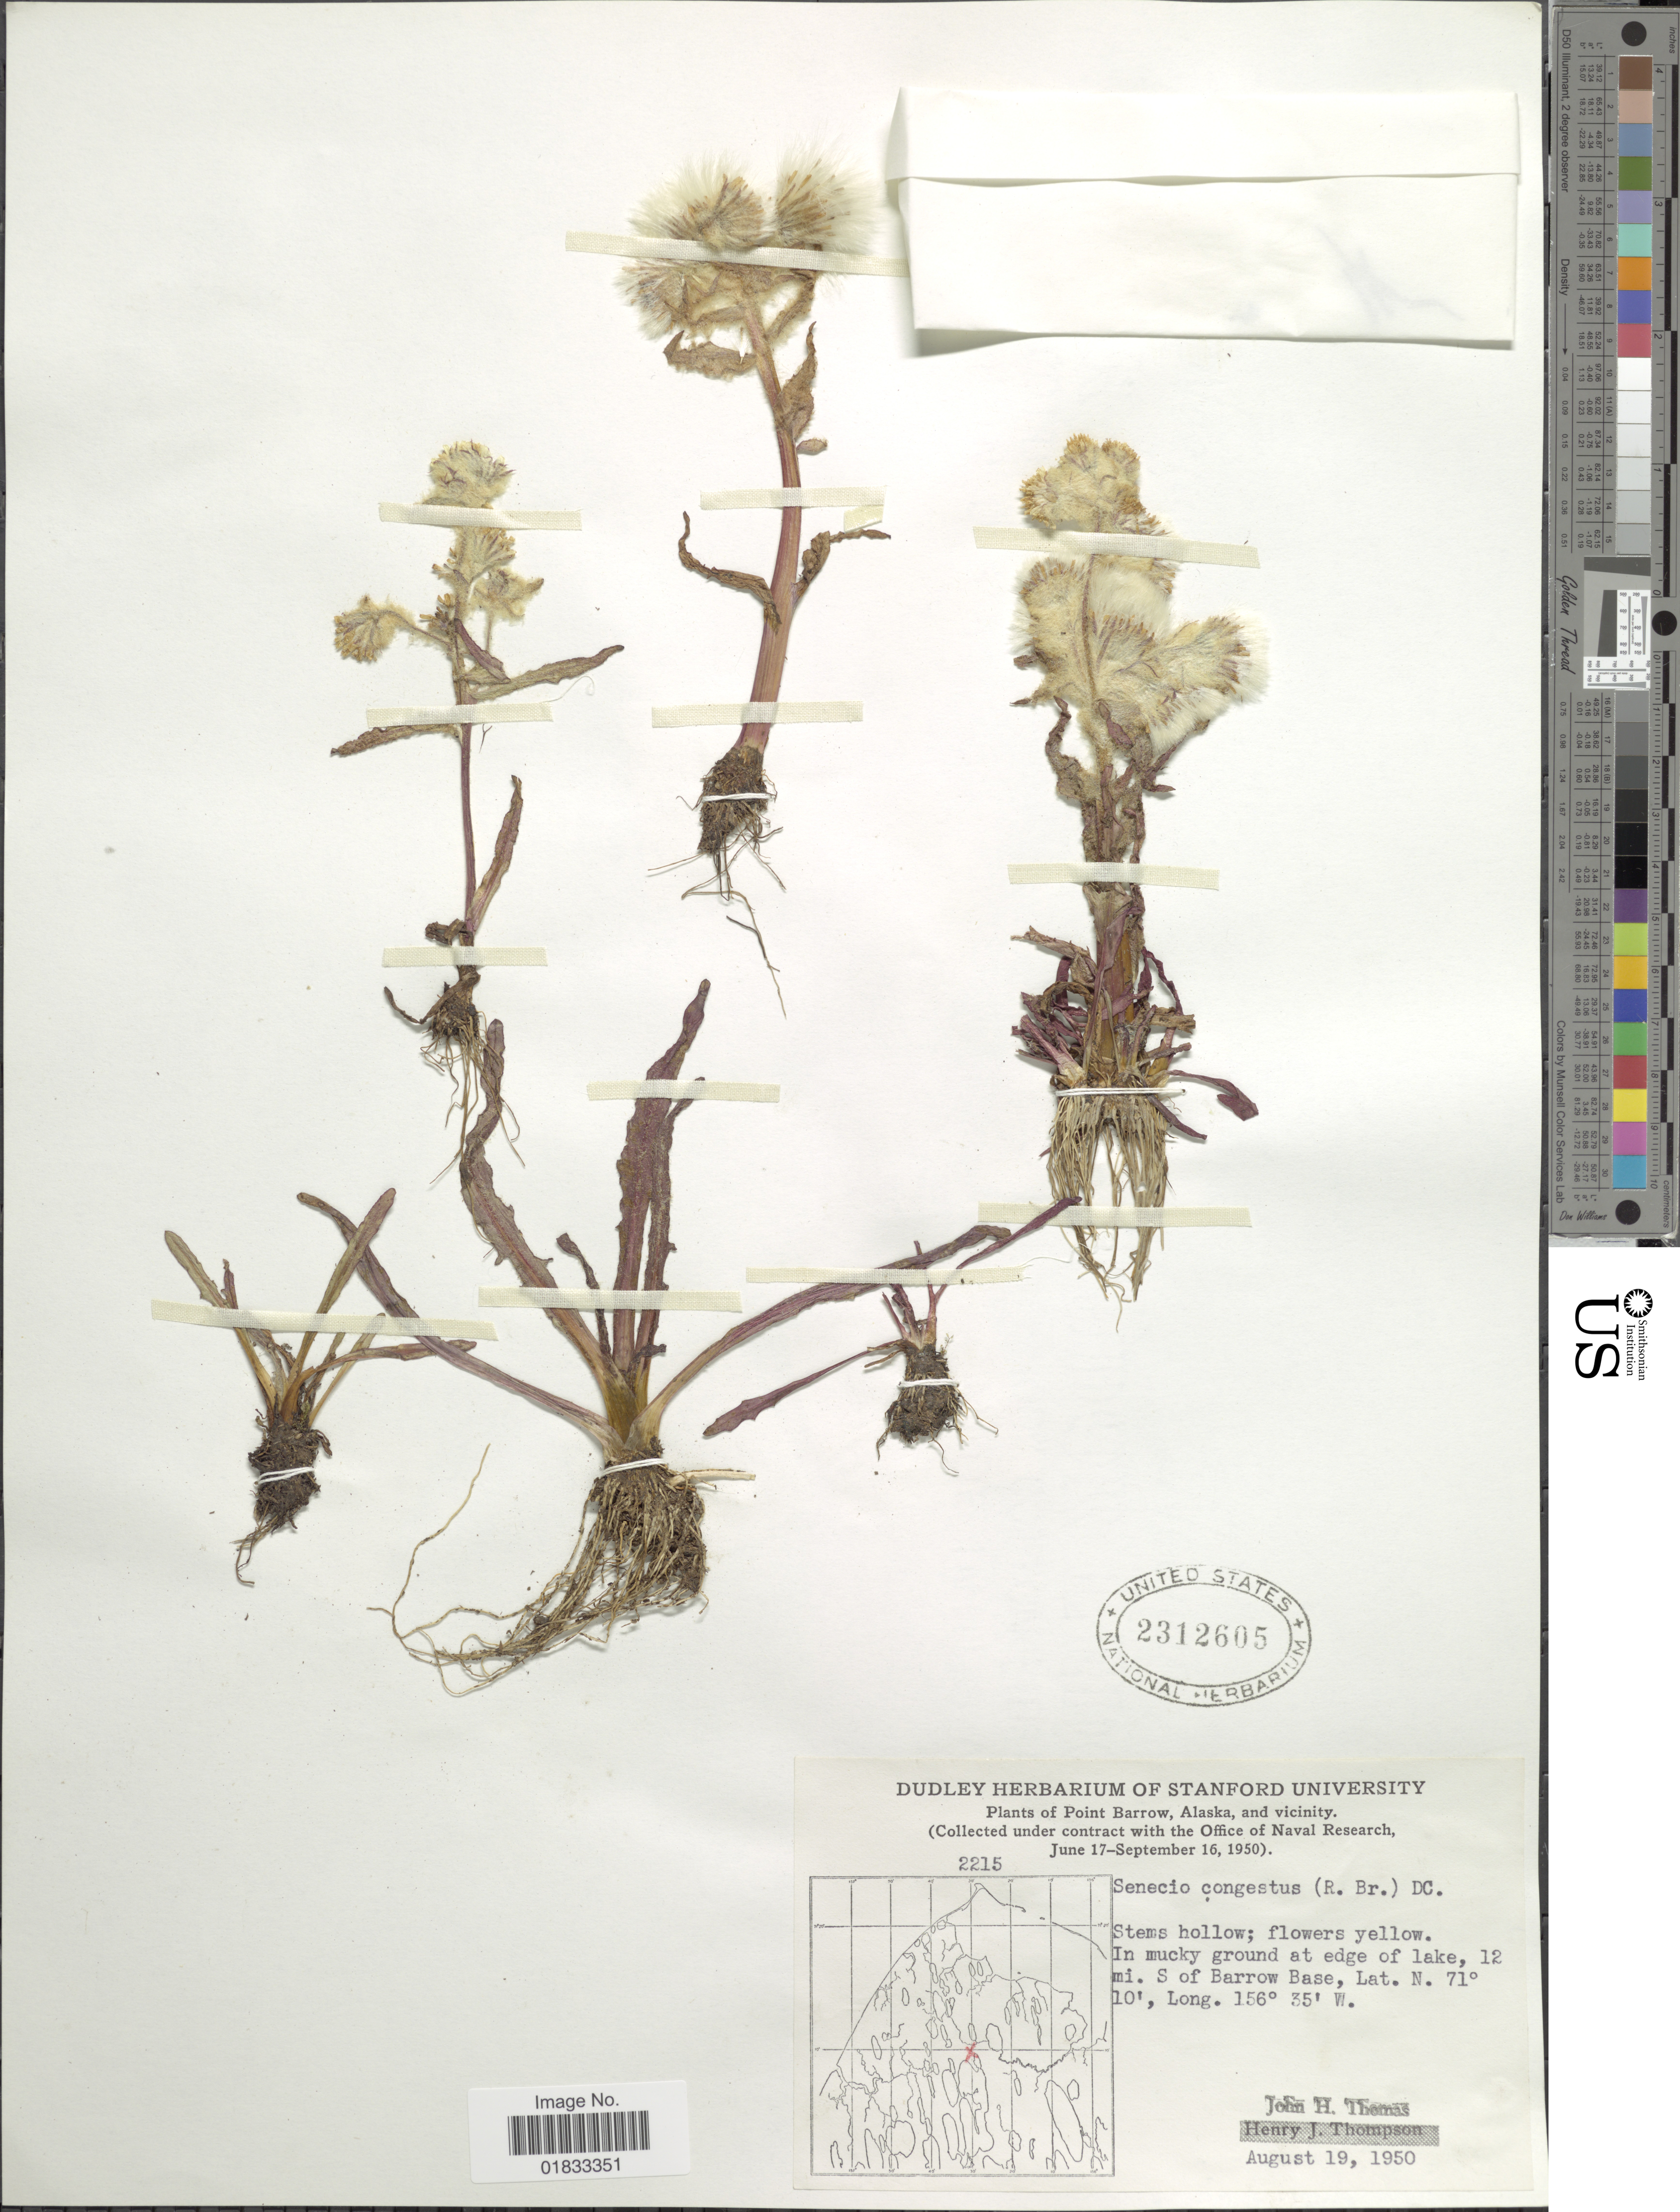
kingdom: Plantae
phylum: Tracheophyta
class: Magnoliopsida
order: Asterales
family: Asteraceae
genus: Tephroseris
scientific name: Tephroseris palustris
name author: (L.) Rchb.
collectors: J. H. Thomas & H. Thompson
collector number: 2215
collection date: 1950-08-19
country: United States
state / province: Alaska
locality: Point Barrow, Alaska, and vicinity, in mucky ground at edge of lake, 12 mi. S of Barrow Base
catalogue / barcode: US 2312605